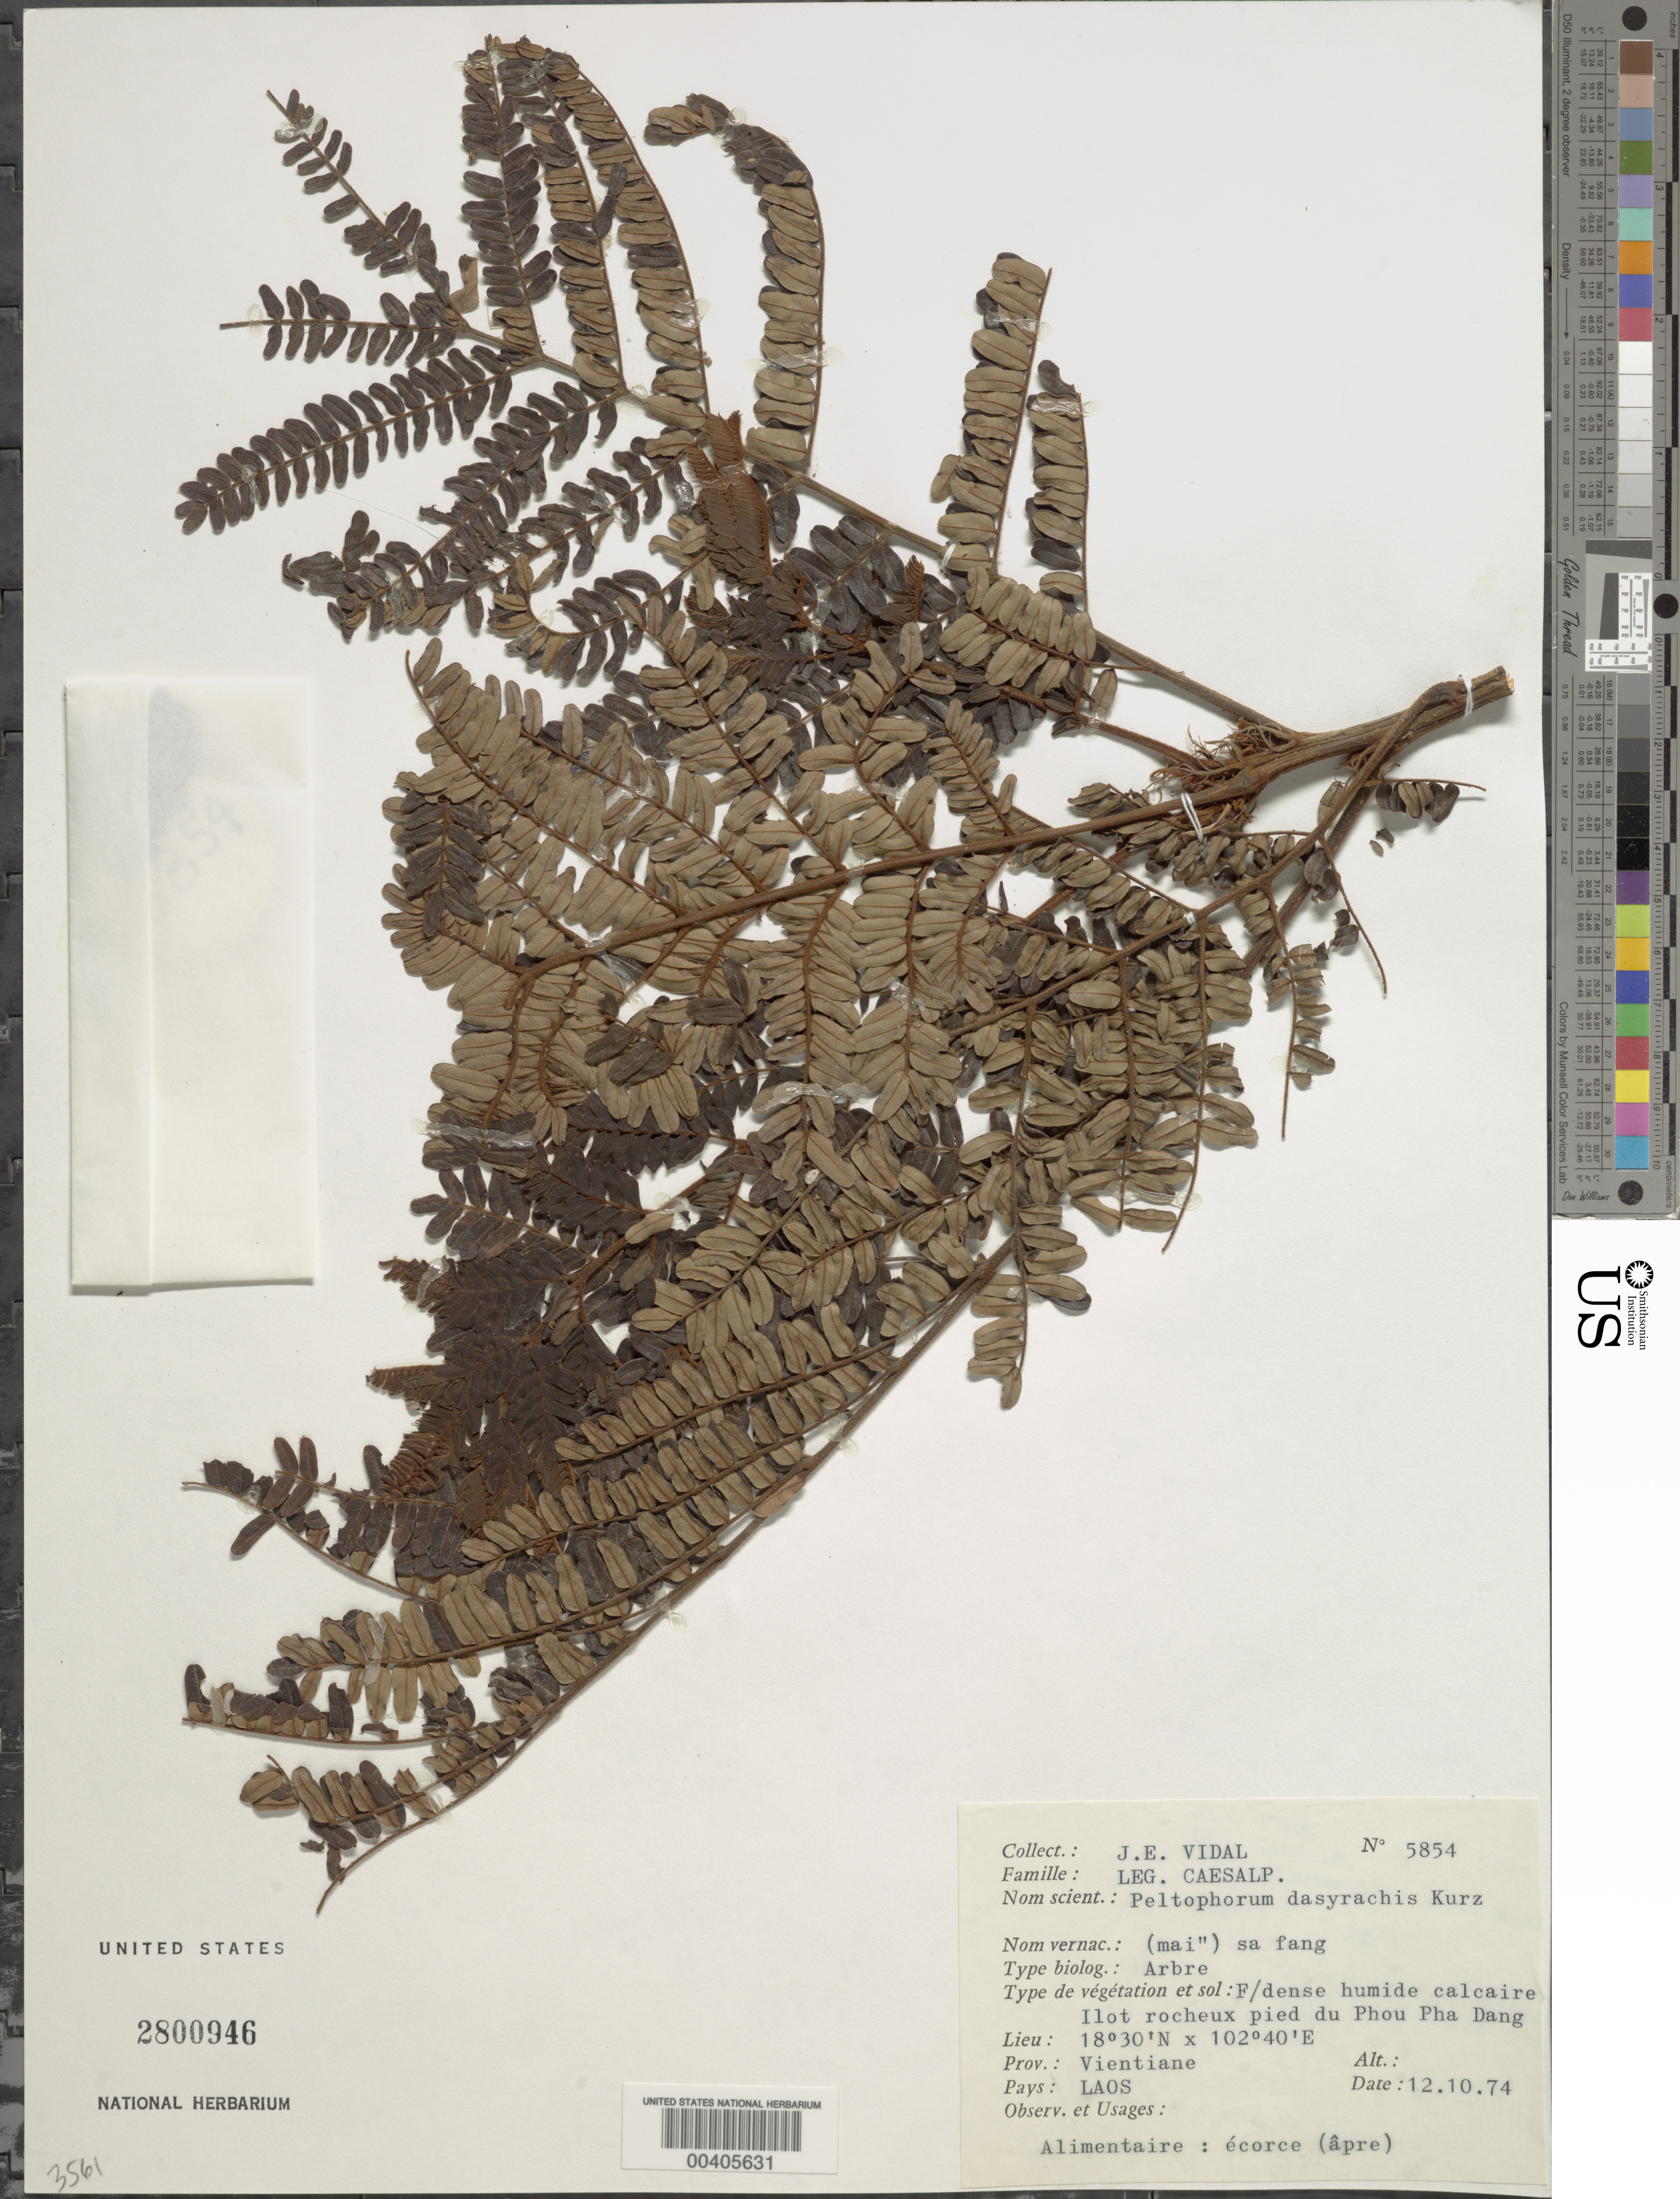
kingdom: Plantae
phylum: Tracheophyta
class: Magnoliopsida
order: Fabales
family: Fabaceae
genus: Peltophorum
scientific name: Peltophorum dasyrrachis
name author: (Miq.) Kurz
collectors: J. E. Vidal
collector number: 5854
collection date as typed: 12 Oct 1974 or 10 Dec 1974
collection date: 1974-10-12 or 1974-12-10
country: Laos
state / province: Viangchan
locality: Phou Pha Dang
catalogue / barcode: US 2800946